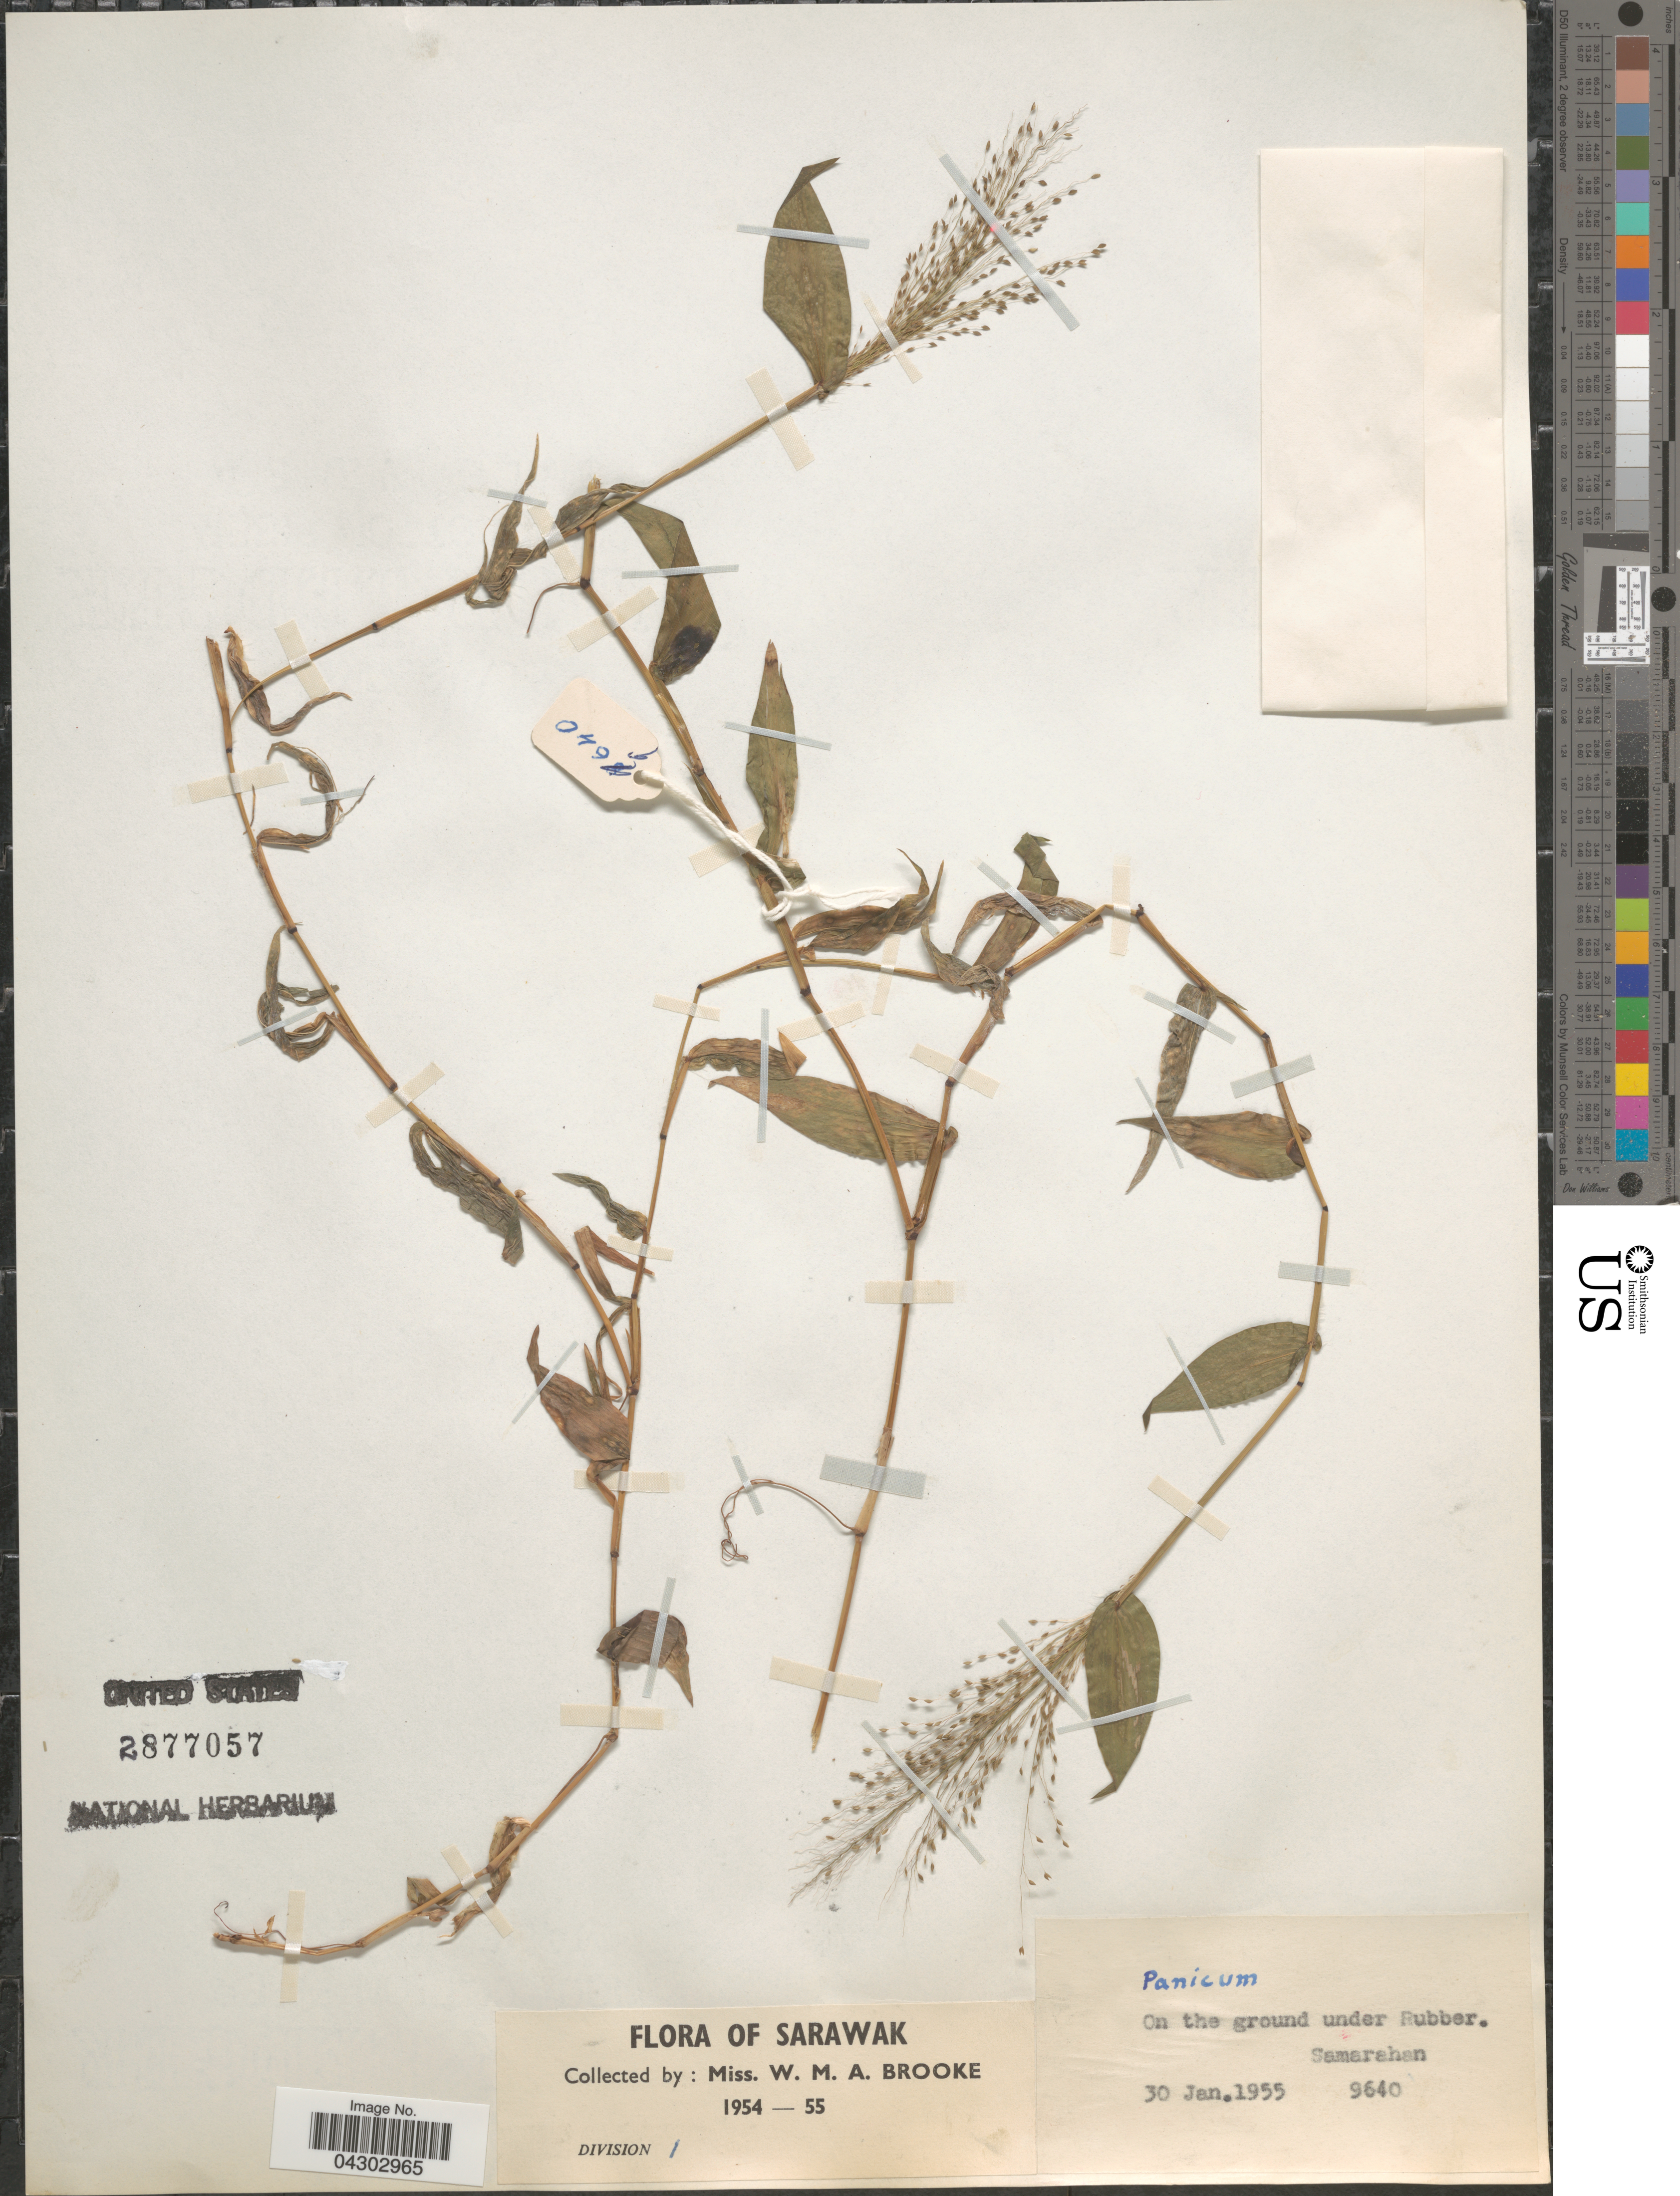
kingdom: Plantae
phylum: Tracheophyta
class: Liliopsida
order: Poales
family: Poaceae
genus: Panicum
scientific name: Panicum sp.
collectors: W. Brooke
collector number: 9640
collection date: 1955-01-30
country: Malaysia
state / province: Sarawak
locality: On the ground under Rubber. Samarahan.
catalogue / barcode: US 2877057